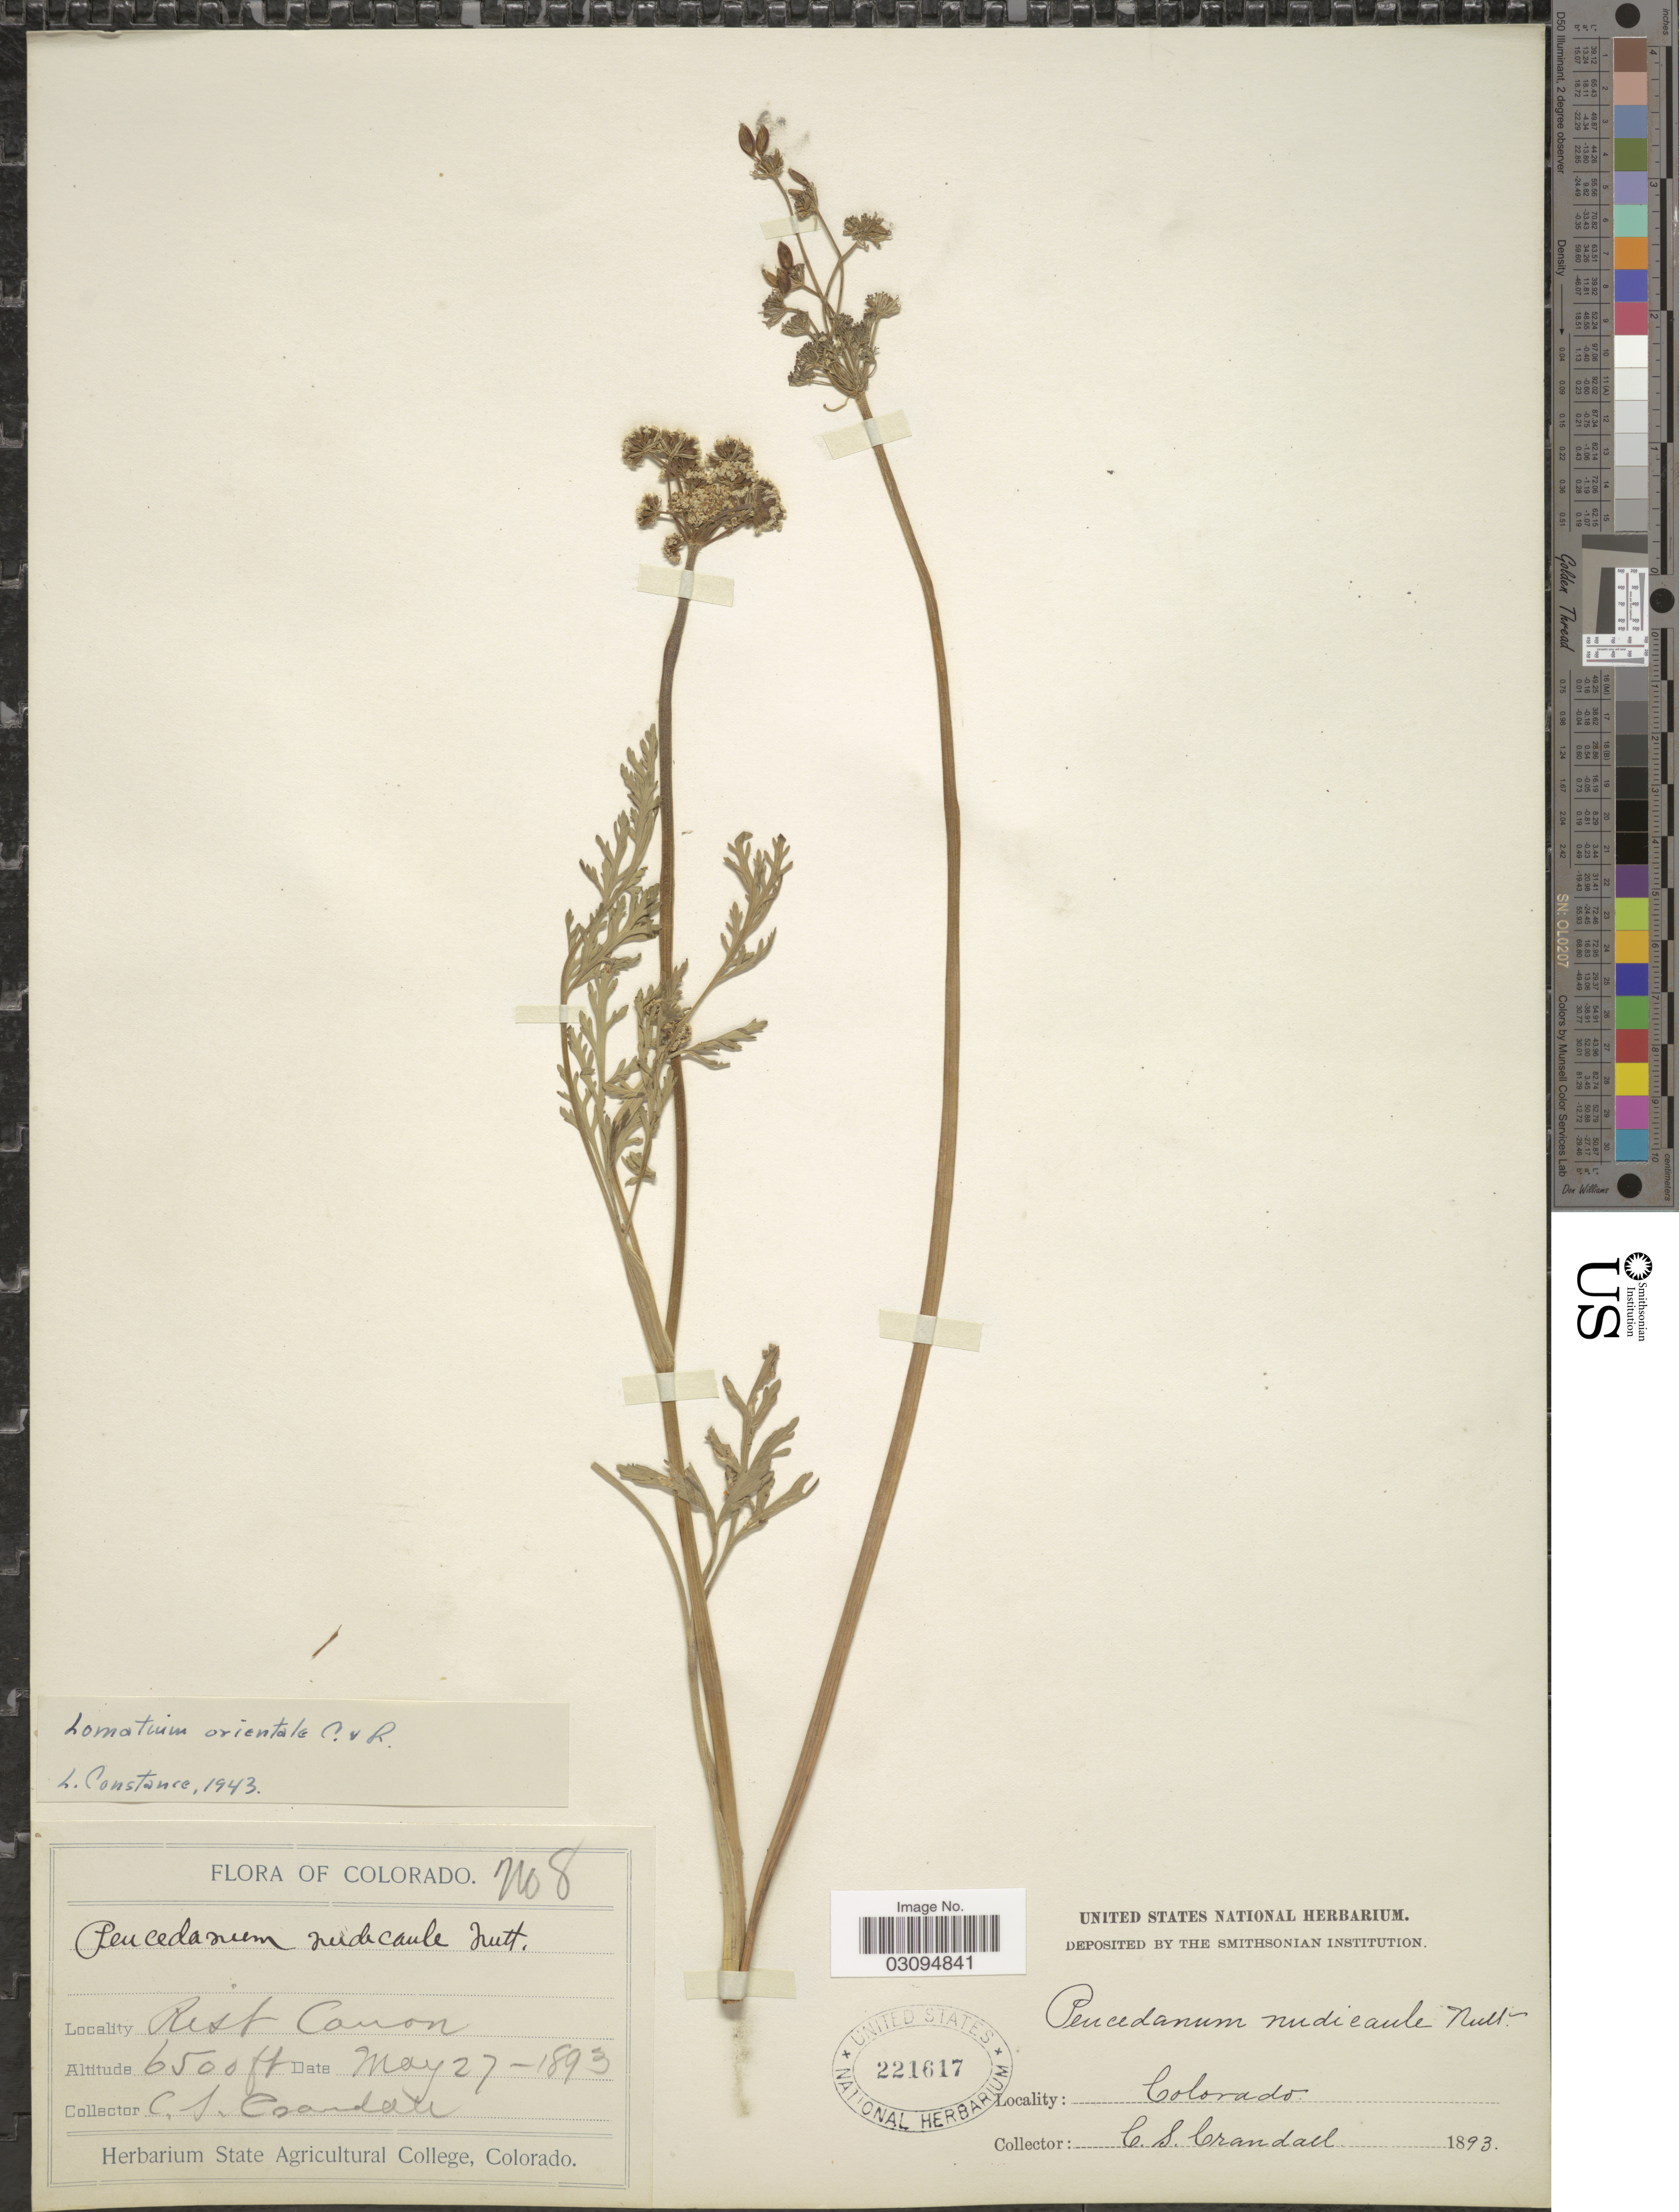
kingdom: Plantae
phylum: Tracheophyta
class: Magnoliopsida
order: Apiales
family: Apiaceae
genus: Lomatium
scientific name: Lomatium orientale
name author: J.M. Coult. & Rose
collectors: C. Crandall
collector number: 8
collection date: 1893-05-27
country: United States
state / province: Colorado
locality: Rist Canon.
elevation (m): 1981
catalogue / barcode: US 221617